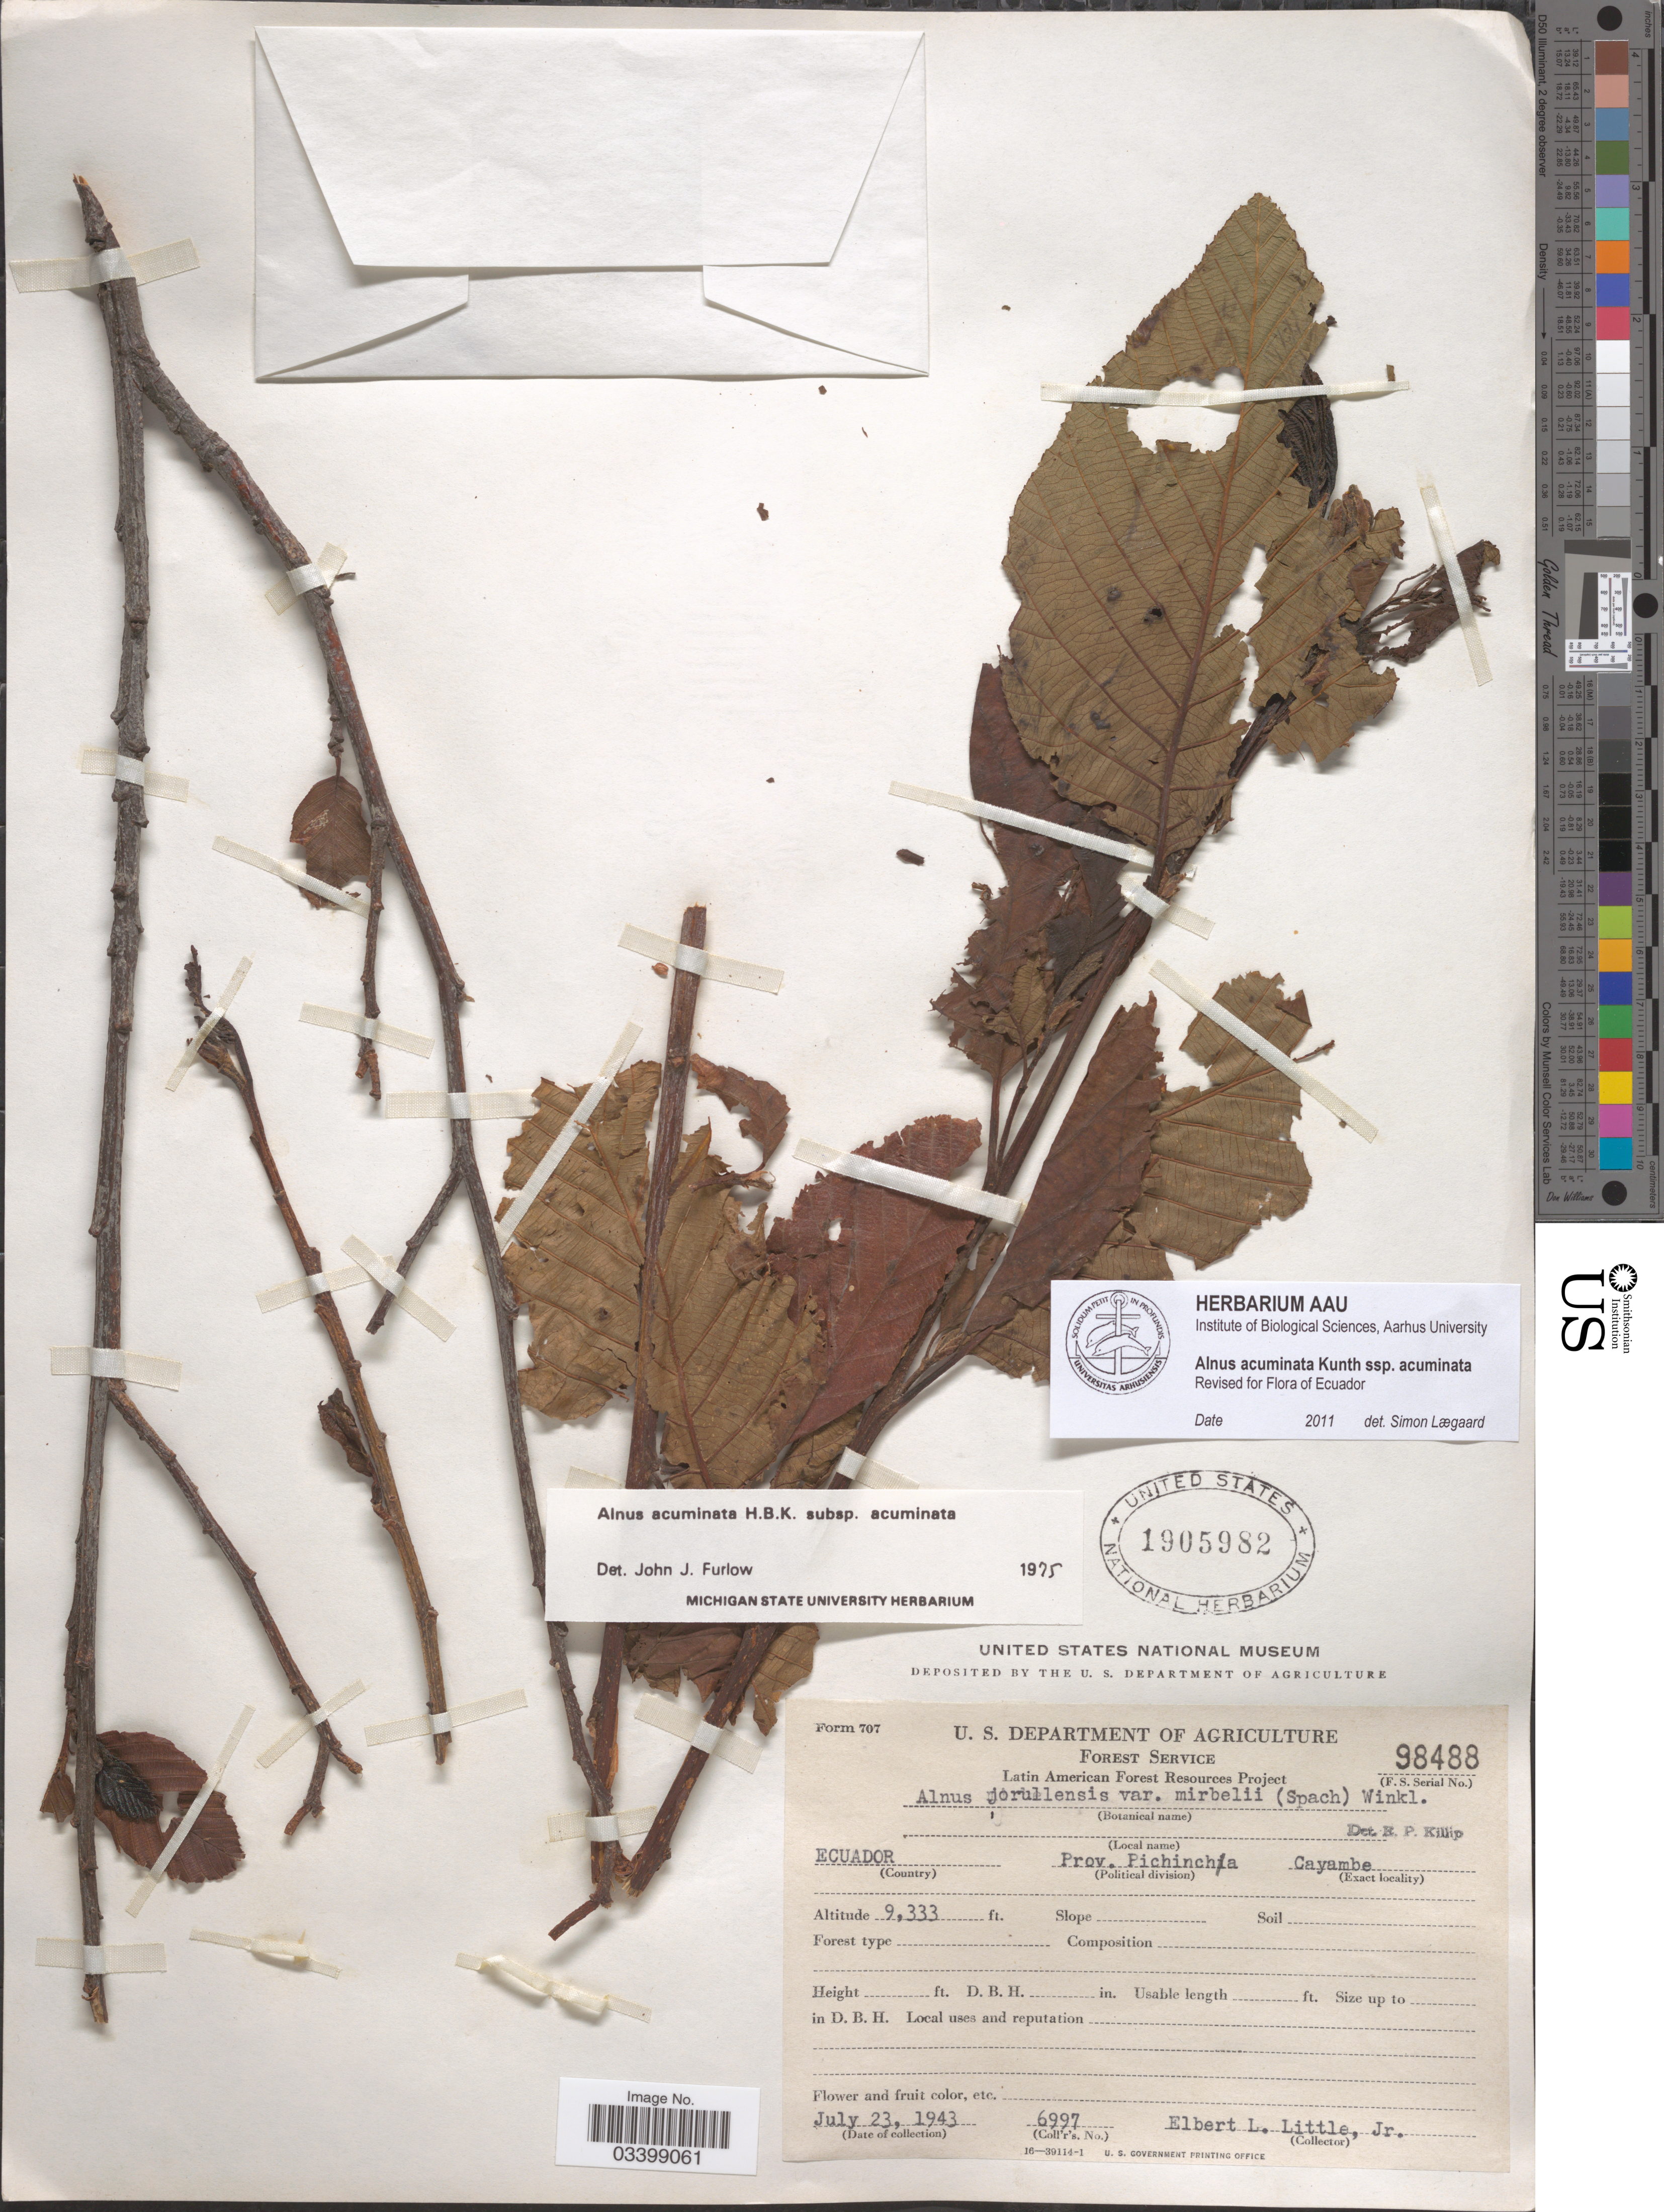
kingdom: Plantae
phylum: Tracheophyta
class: Magnoliopsida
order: Fagales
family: Betulaceae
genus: Alnus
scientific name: Alnus acuminata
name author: Kunth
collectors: E. L. Little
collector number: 6997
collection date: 1943-07-23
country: Ecuador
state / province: Pichincha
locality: Prov. Pichincha Cayambe.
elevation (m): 2845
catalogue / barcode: US 1905982